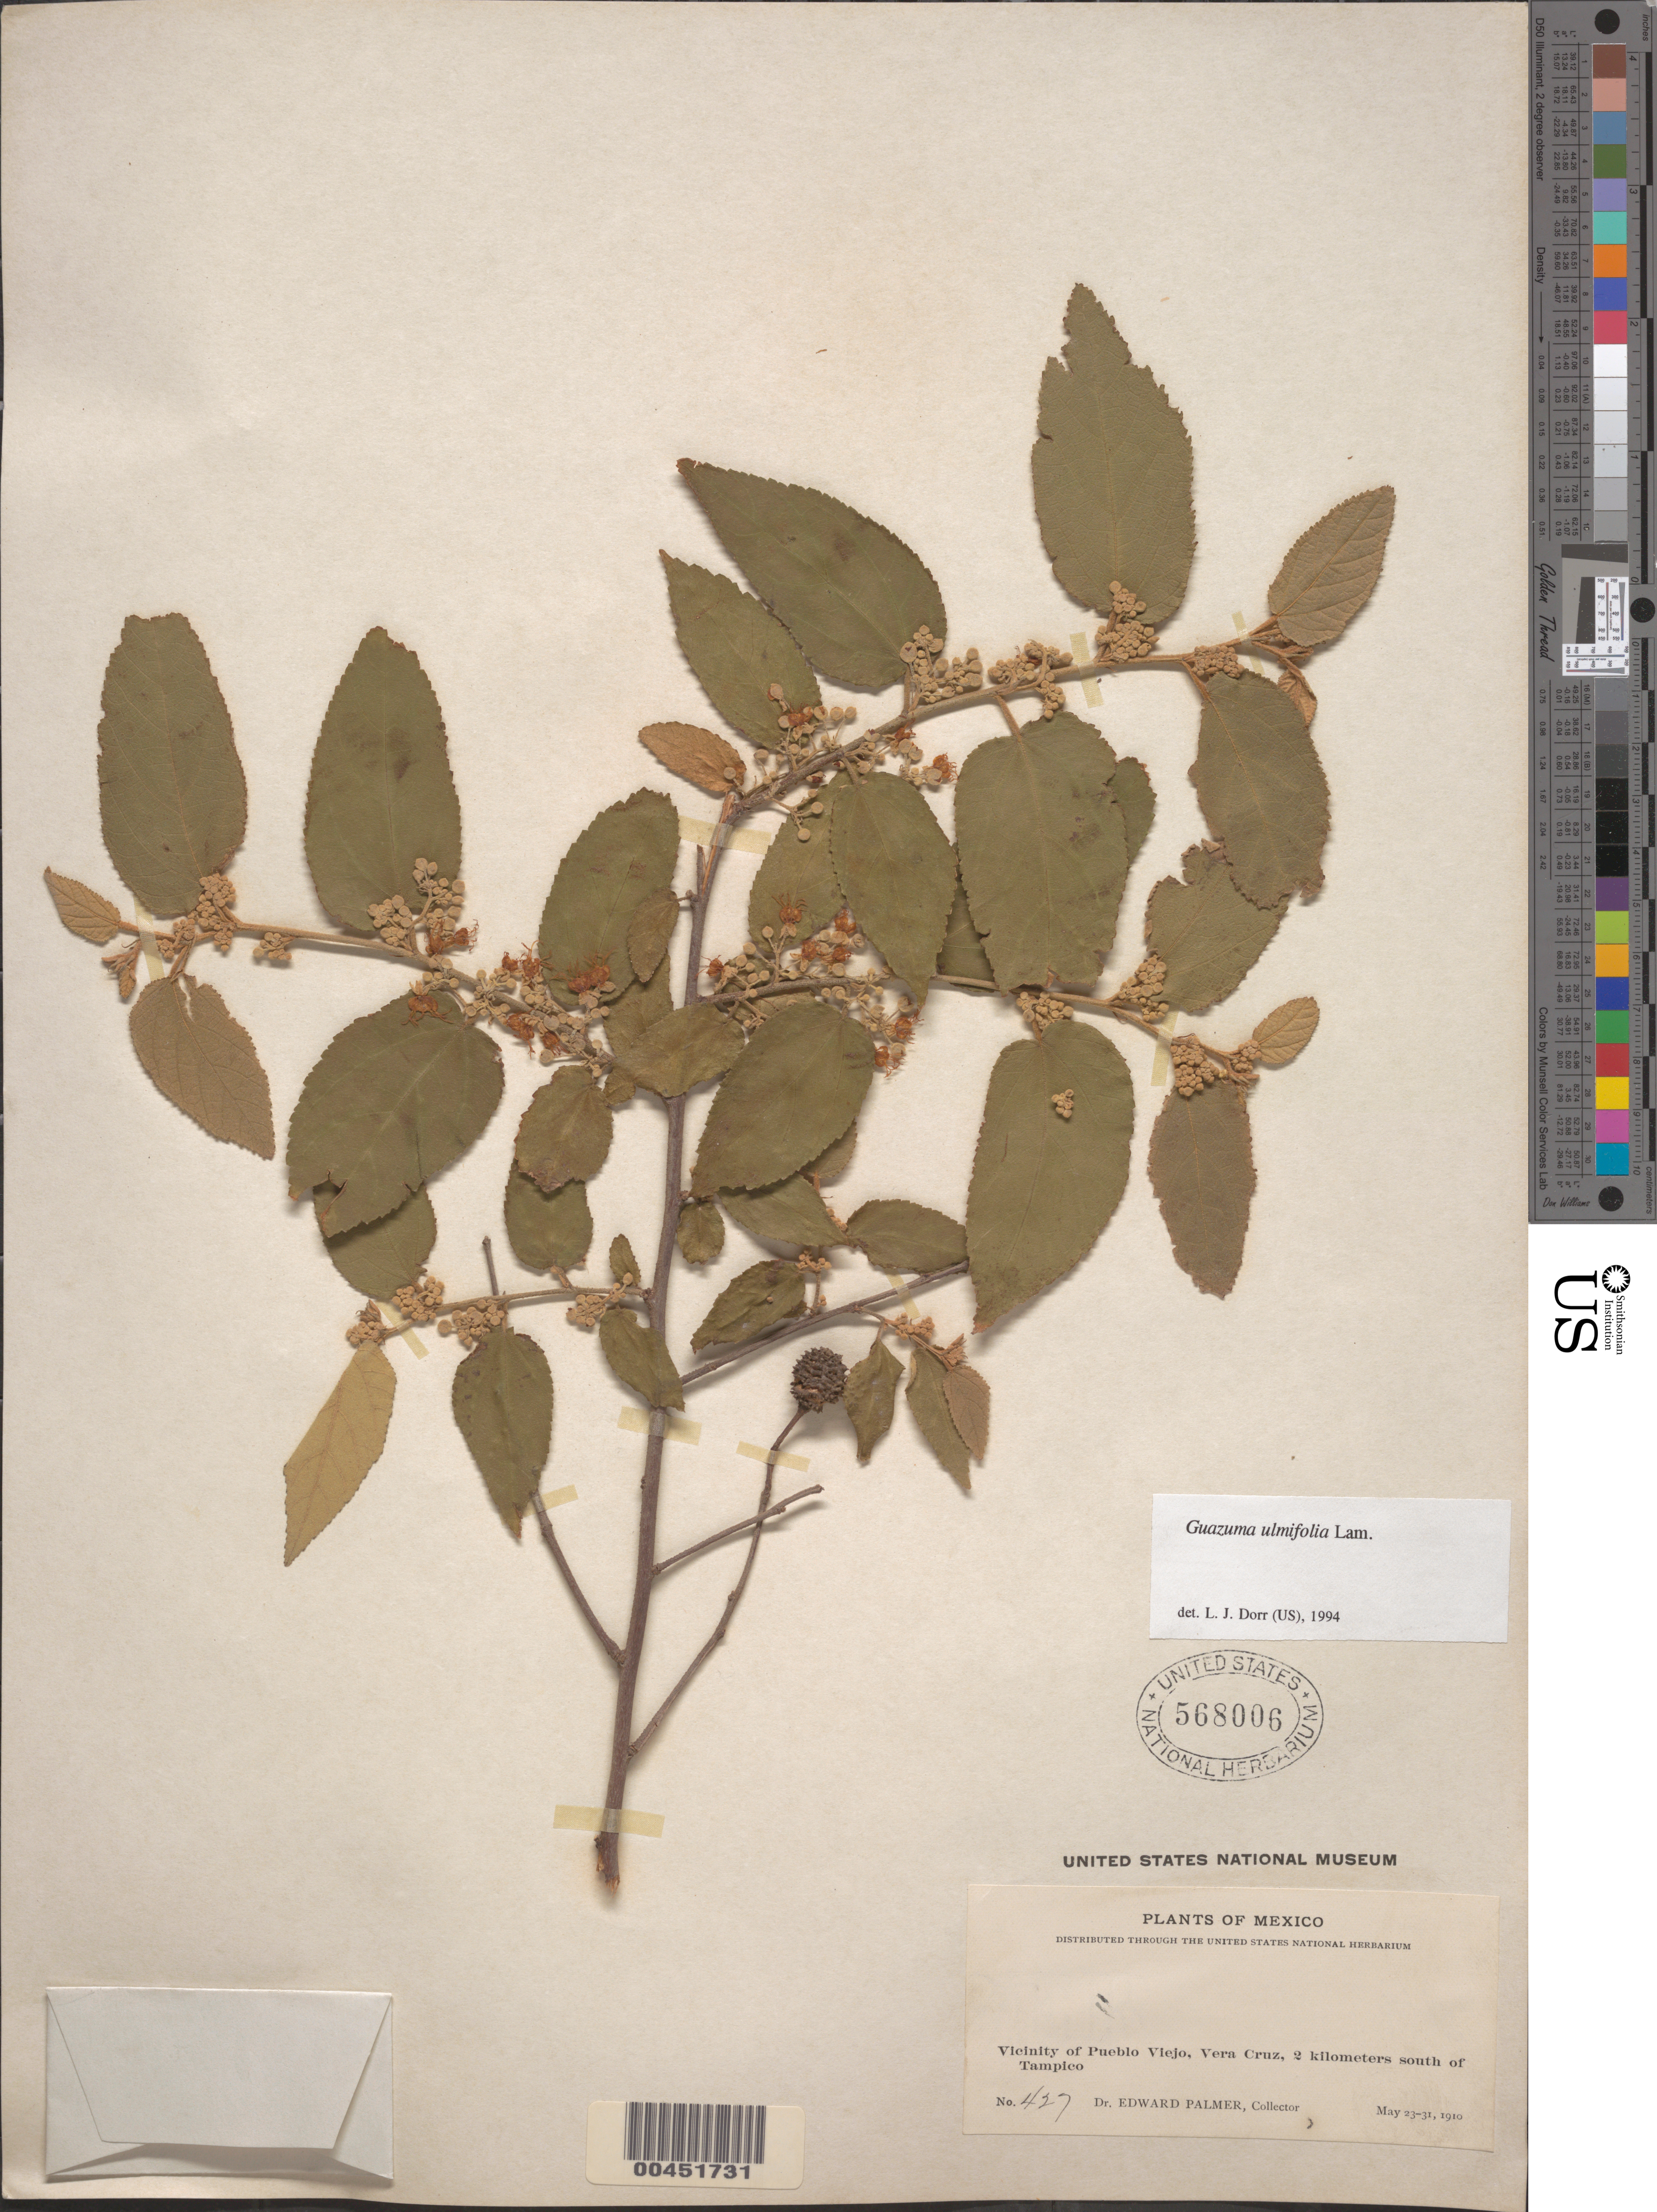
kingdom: Plantae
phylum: Tracheophyta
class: Magnoliopsida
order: Malvales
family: Malvaceae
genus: Guazuma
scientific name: Guazuma ulmifolia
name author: Lam.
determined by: Dorr, L. J., (BOT), Smithsonian Institution - National Museum of Natural History (UNITED STATES)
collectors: E. Palmer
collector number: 427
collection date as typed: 23 May 1910 to 31 May 1910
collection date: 1910-05-23/1910-05-31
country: Mexico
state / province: Veracruz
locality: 2 km S of Tampico, vicinity of Pueblo Viejo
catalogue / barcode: US 568006